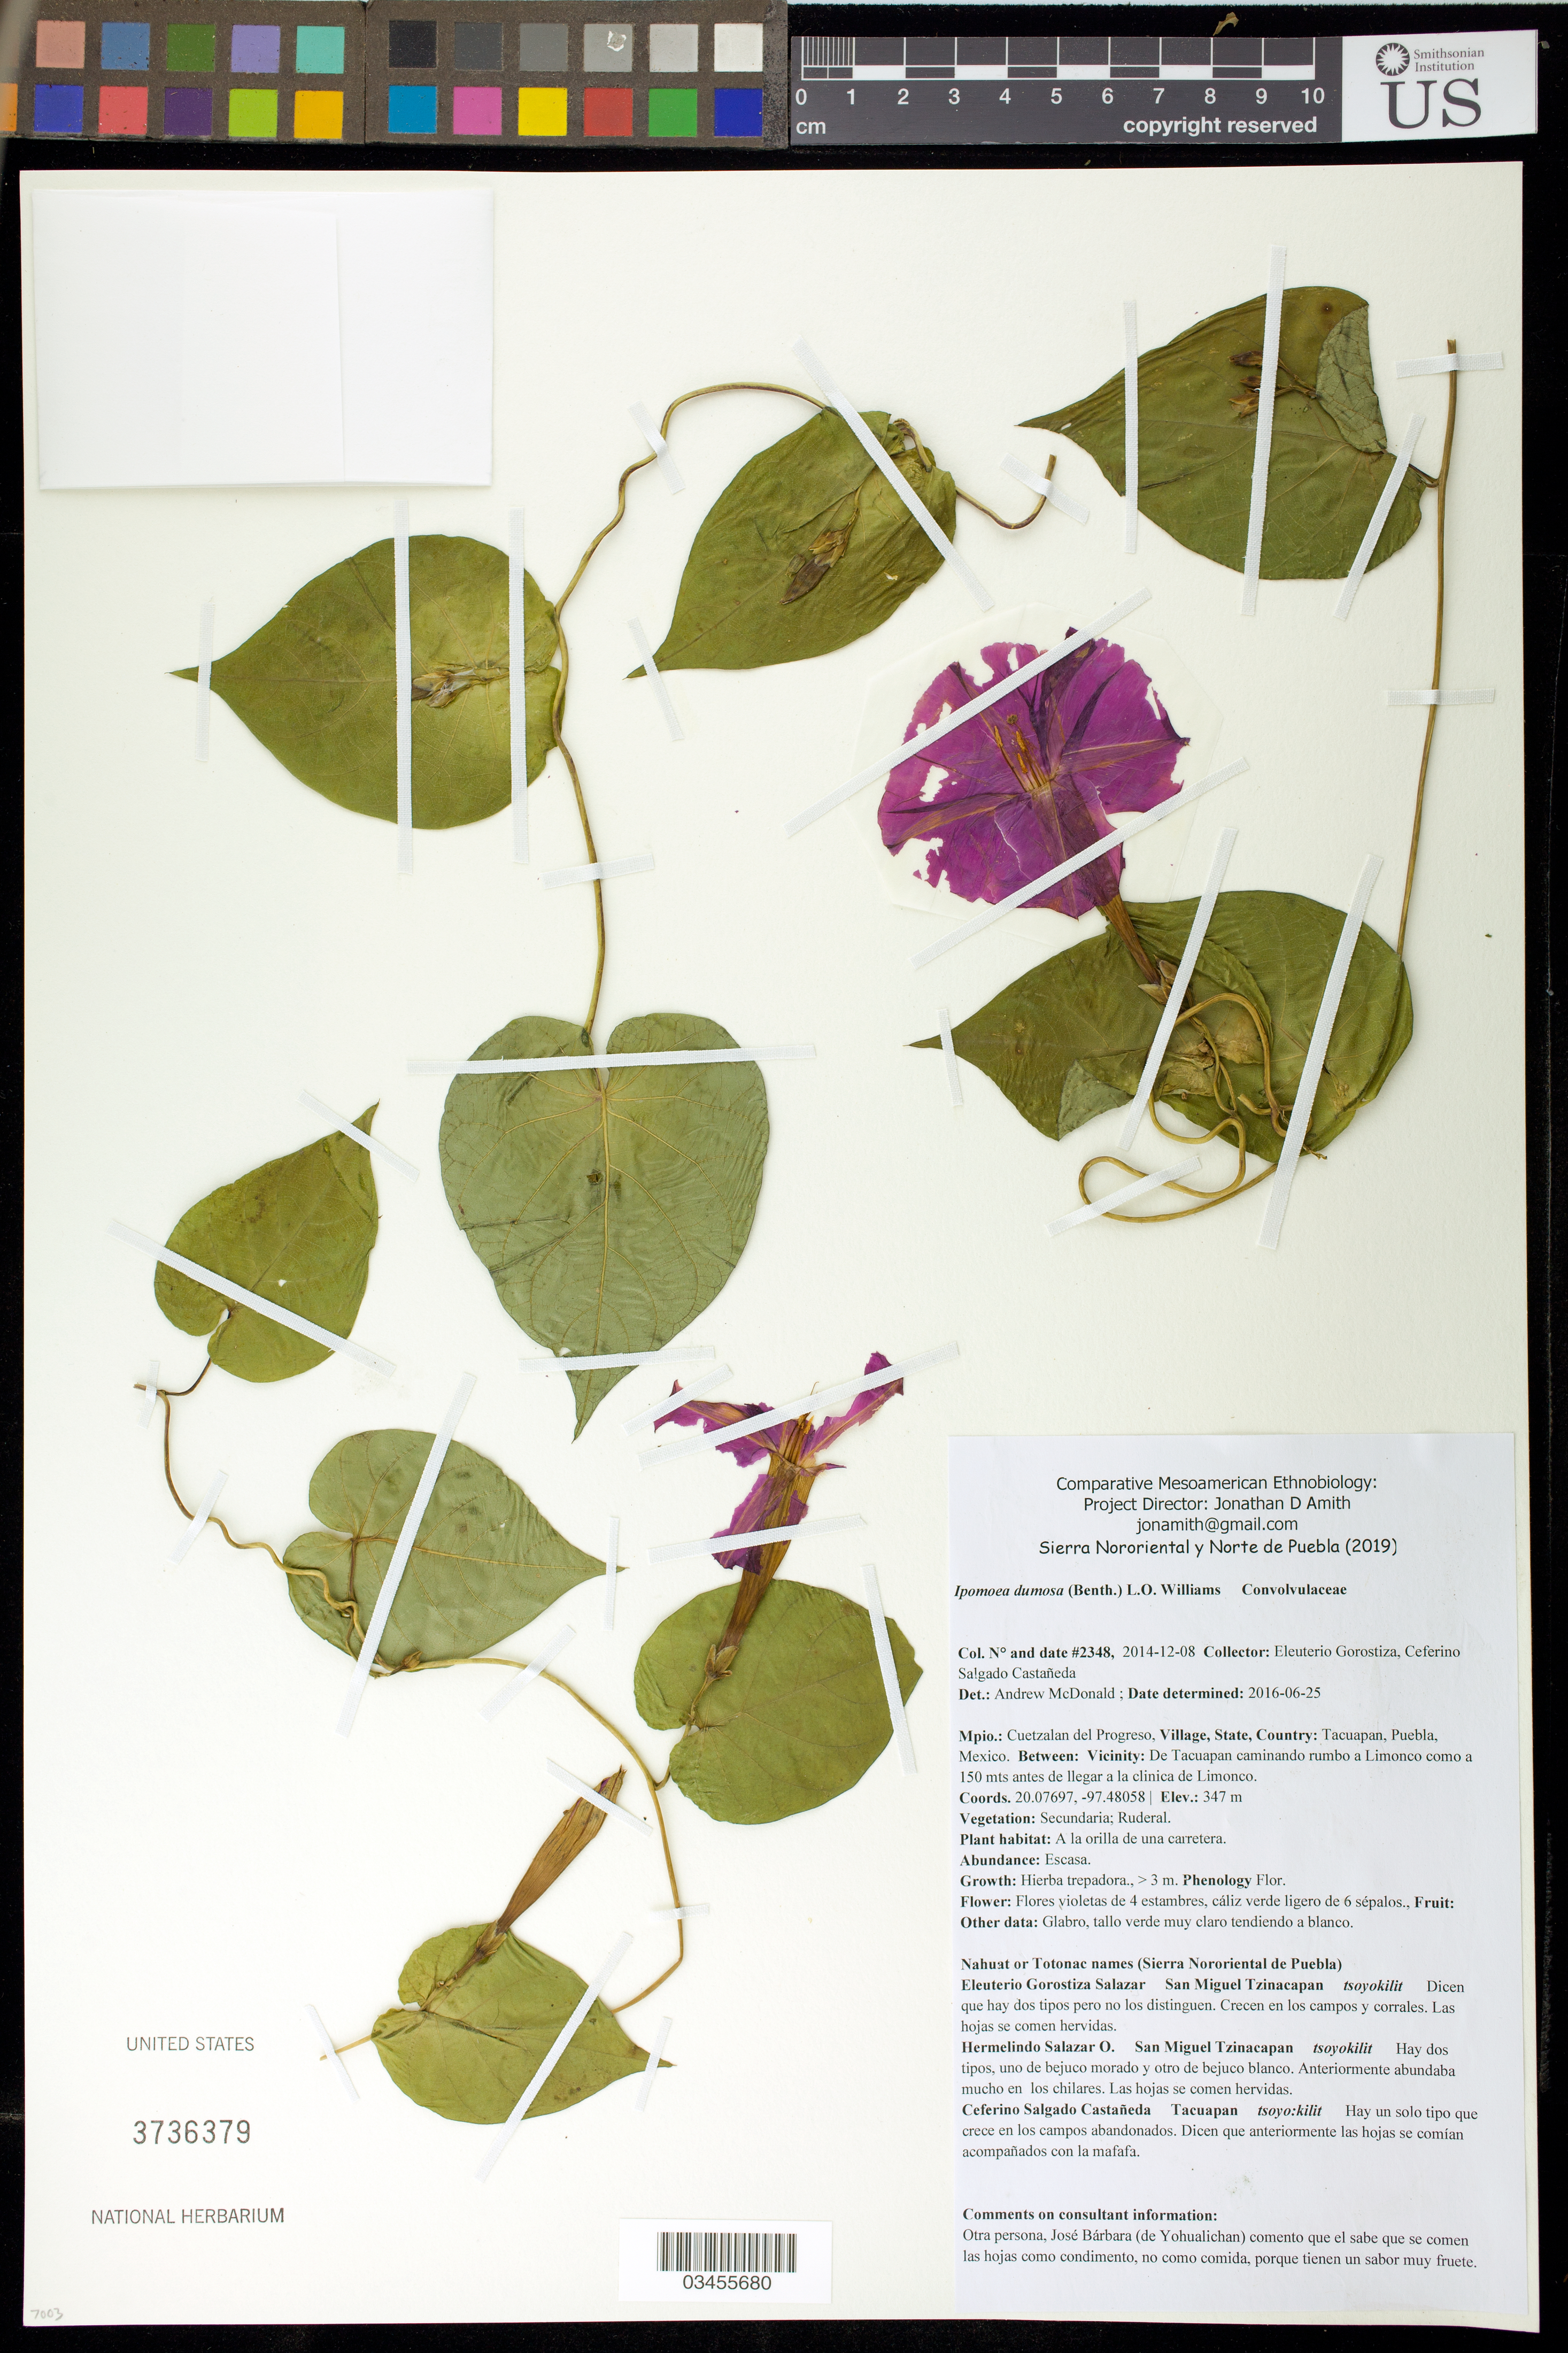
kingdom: Plantae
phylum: Tracheophyta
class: Magnoliopsida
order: Solanales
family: Convolvulaceae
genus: Ipomoea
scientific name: Ipomoea dumosa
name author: (Benth.) L.O. Williams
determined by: McDonald, A.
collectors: J. D. Amith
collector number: JDA_02348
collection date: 2014-12-08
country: México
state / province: Puebla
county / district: Cuetzalan del Progreso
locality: PUEBLO: Tacuapan; LOCALIDAD EXACTA: De Tacuapan caminando rumbo a Limonco como a 150 mts antes de llegar a la clínica de Limonco.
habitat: VEGETACIÓN y HABITAT: Ruderal. | A la orilla de una carretera.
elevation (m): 347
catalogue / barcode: US 3736379